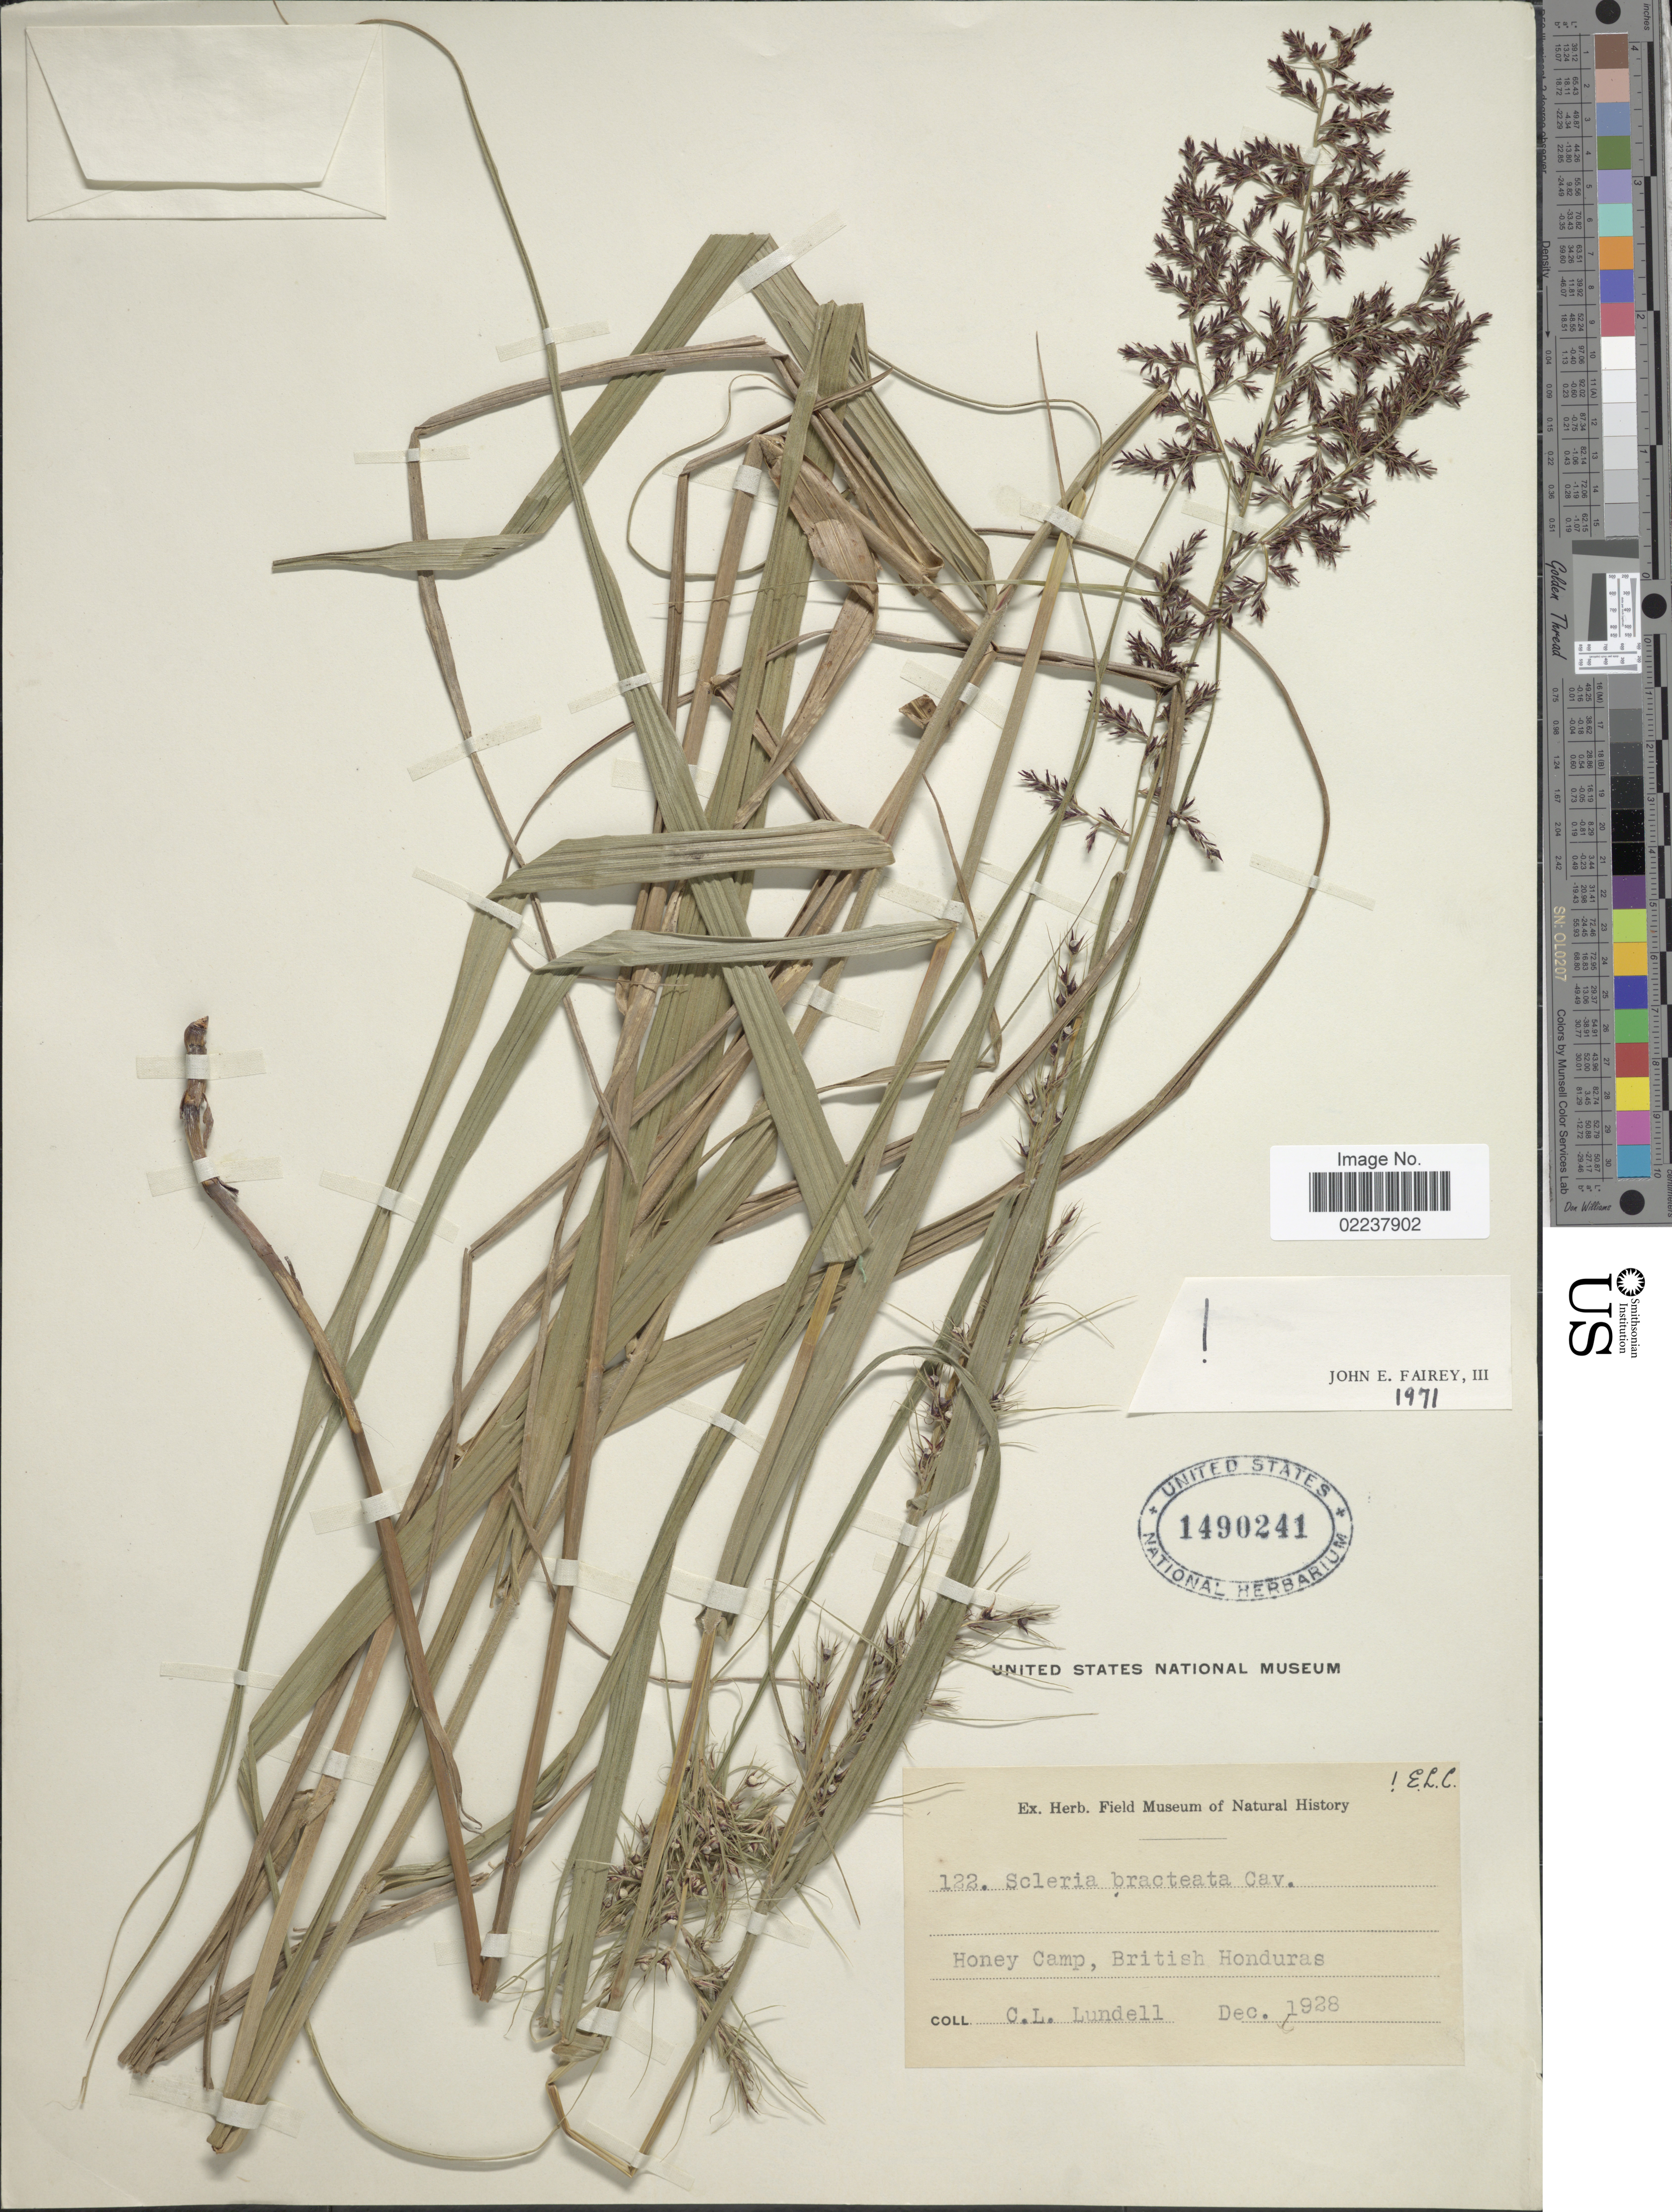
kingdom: Plantae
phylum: Tracheophyta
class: Liliopsida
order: Poales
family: Cyperaceae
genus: Scleria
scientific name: Scleria bracteata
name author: Cav.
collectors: C. L. Lundell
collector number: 122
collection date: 1928-12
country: Belize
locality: British Honduras, Honey Camp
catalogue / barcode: US 1490241